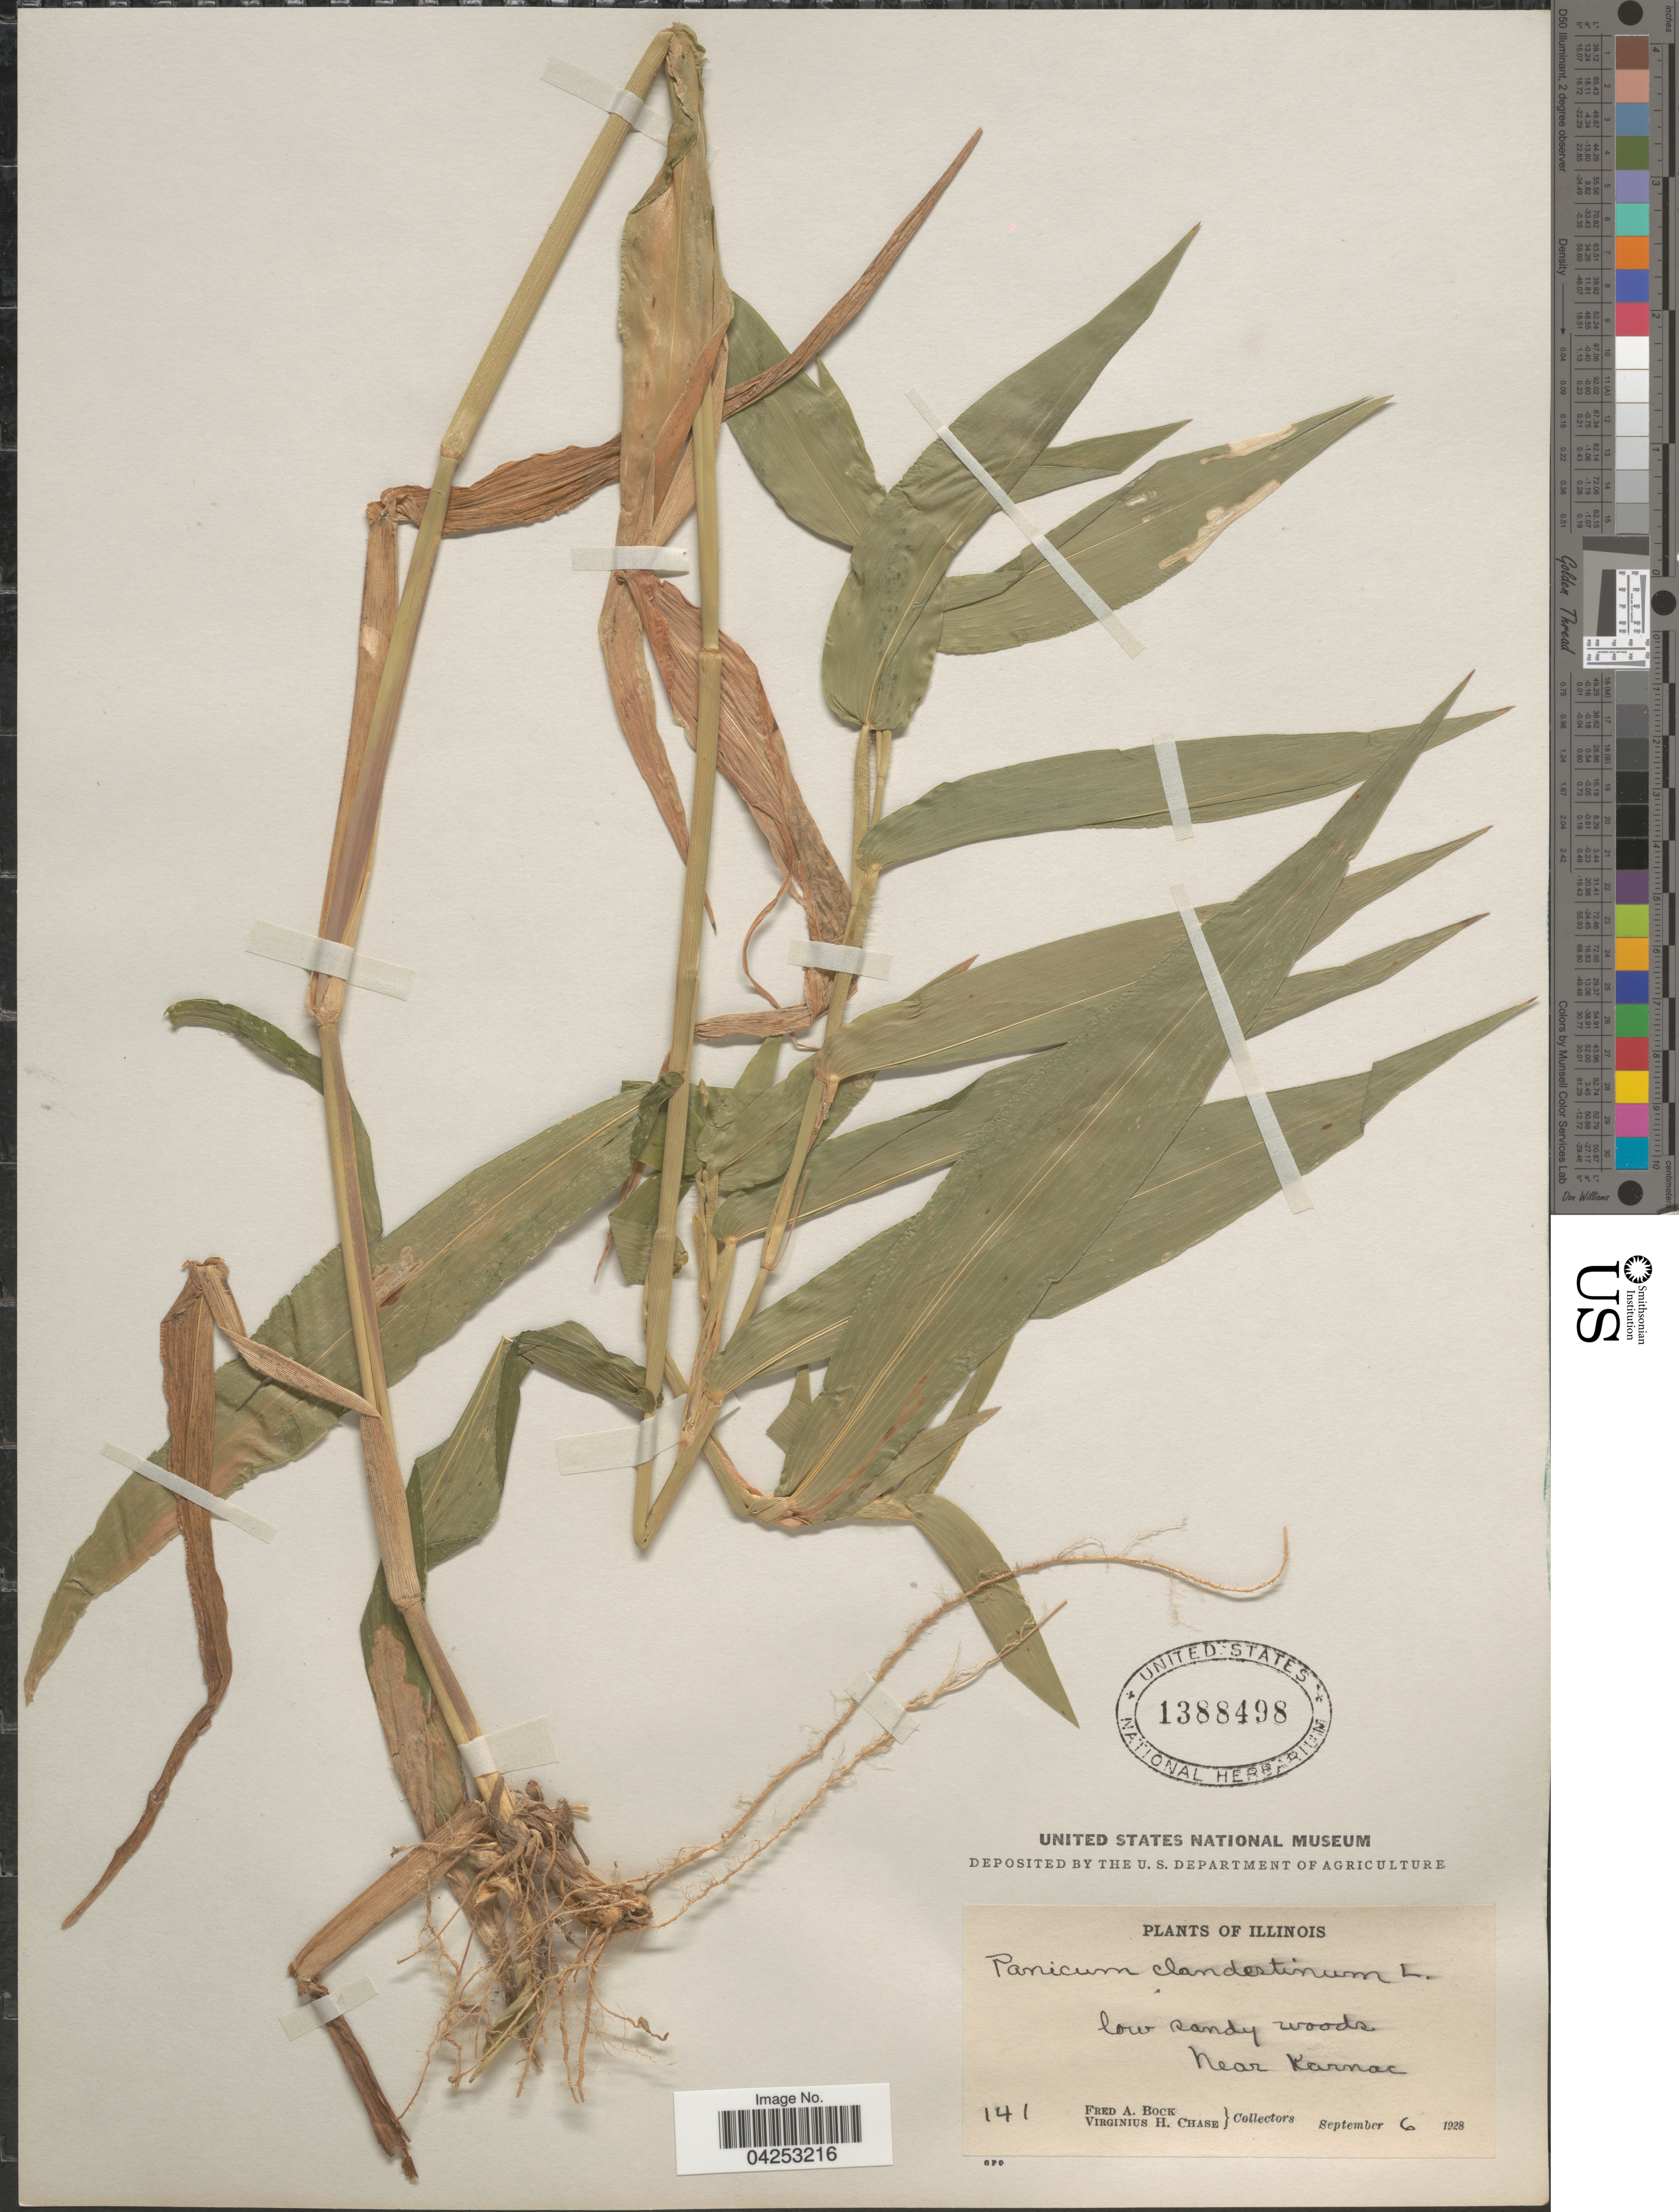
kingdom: Plantae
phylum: Tracheophyta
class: Liliopsida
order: Poales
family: Poaceae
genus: Dichanthelium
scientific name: Dichanthelium clandestinum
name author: (L.) Gould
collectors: F. Bock & V. H. Chase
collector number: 141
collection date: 1928-09-06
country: United States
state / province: Illinois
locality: Near Karnac.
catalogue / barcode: US 1388498